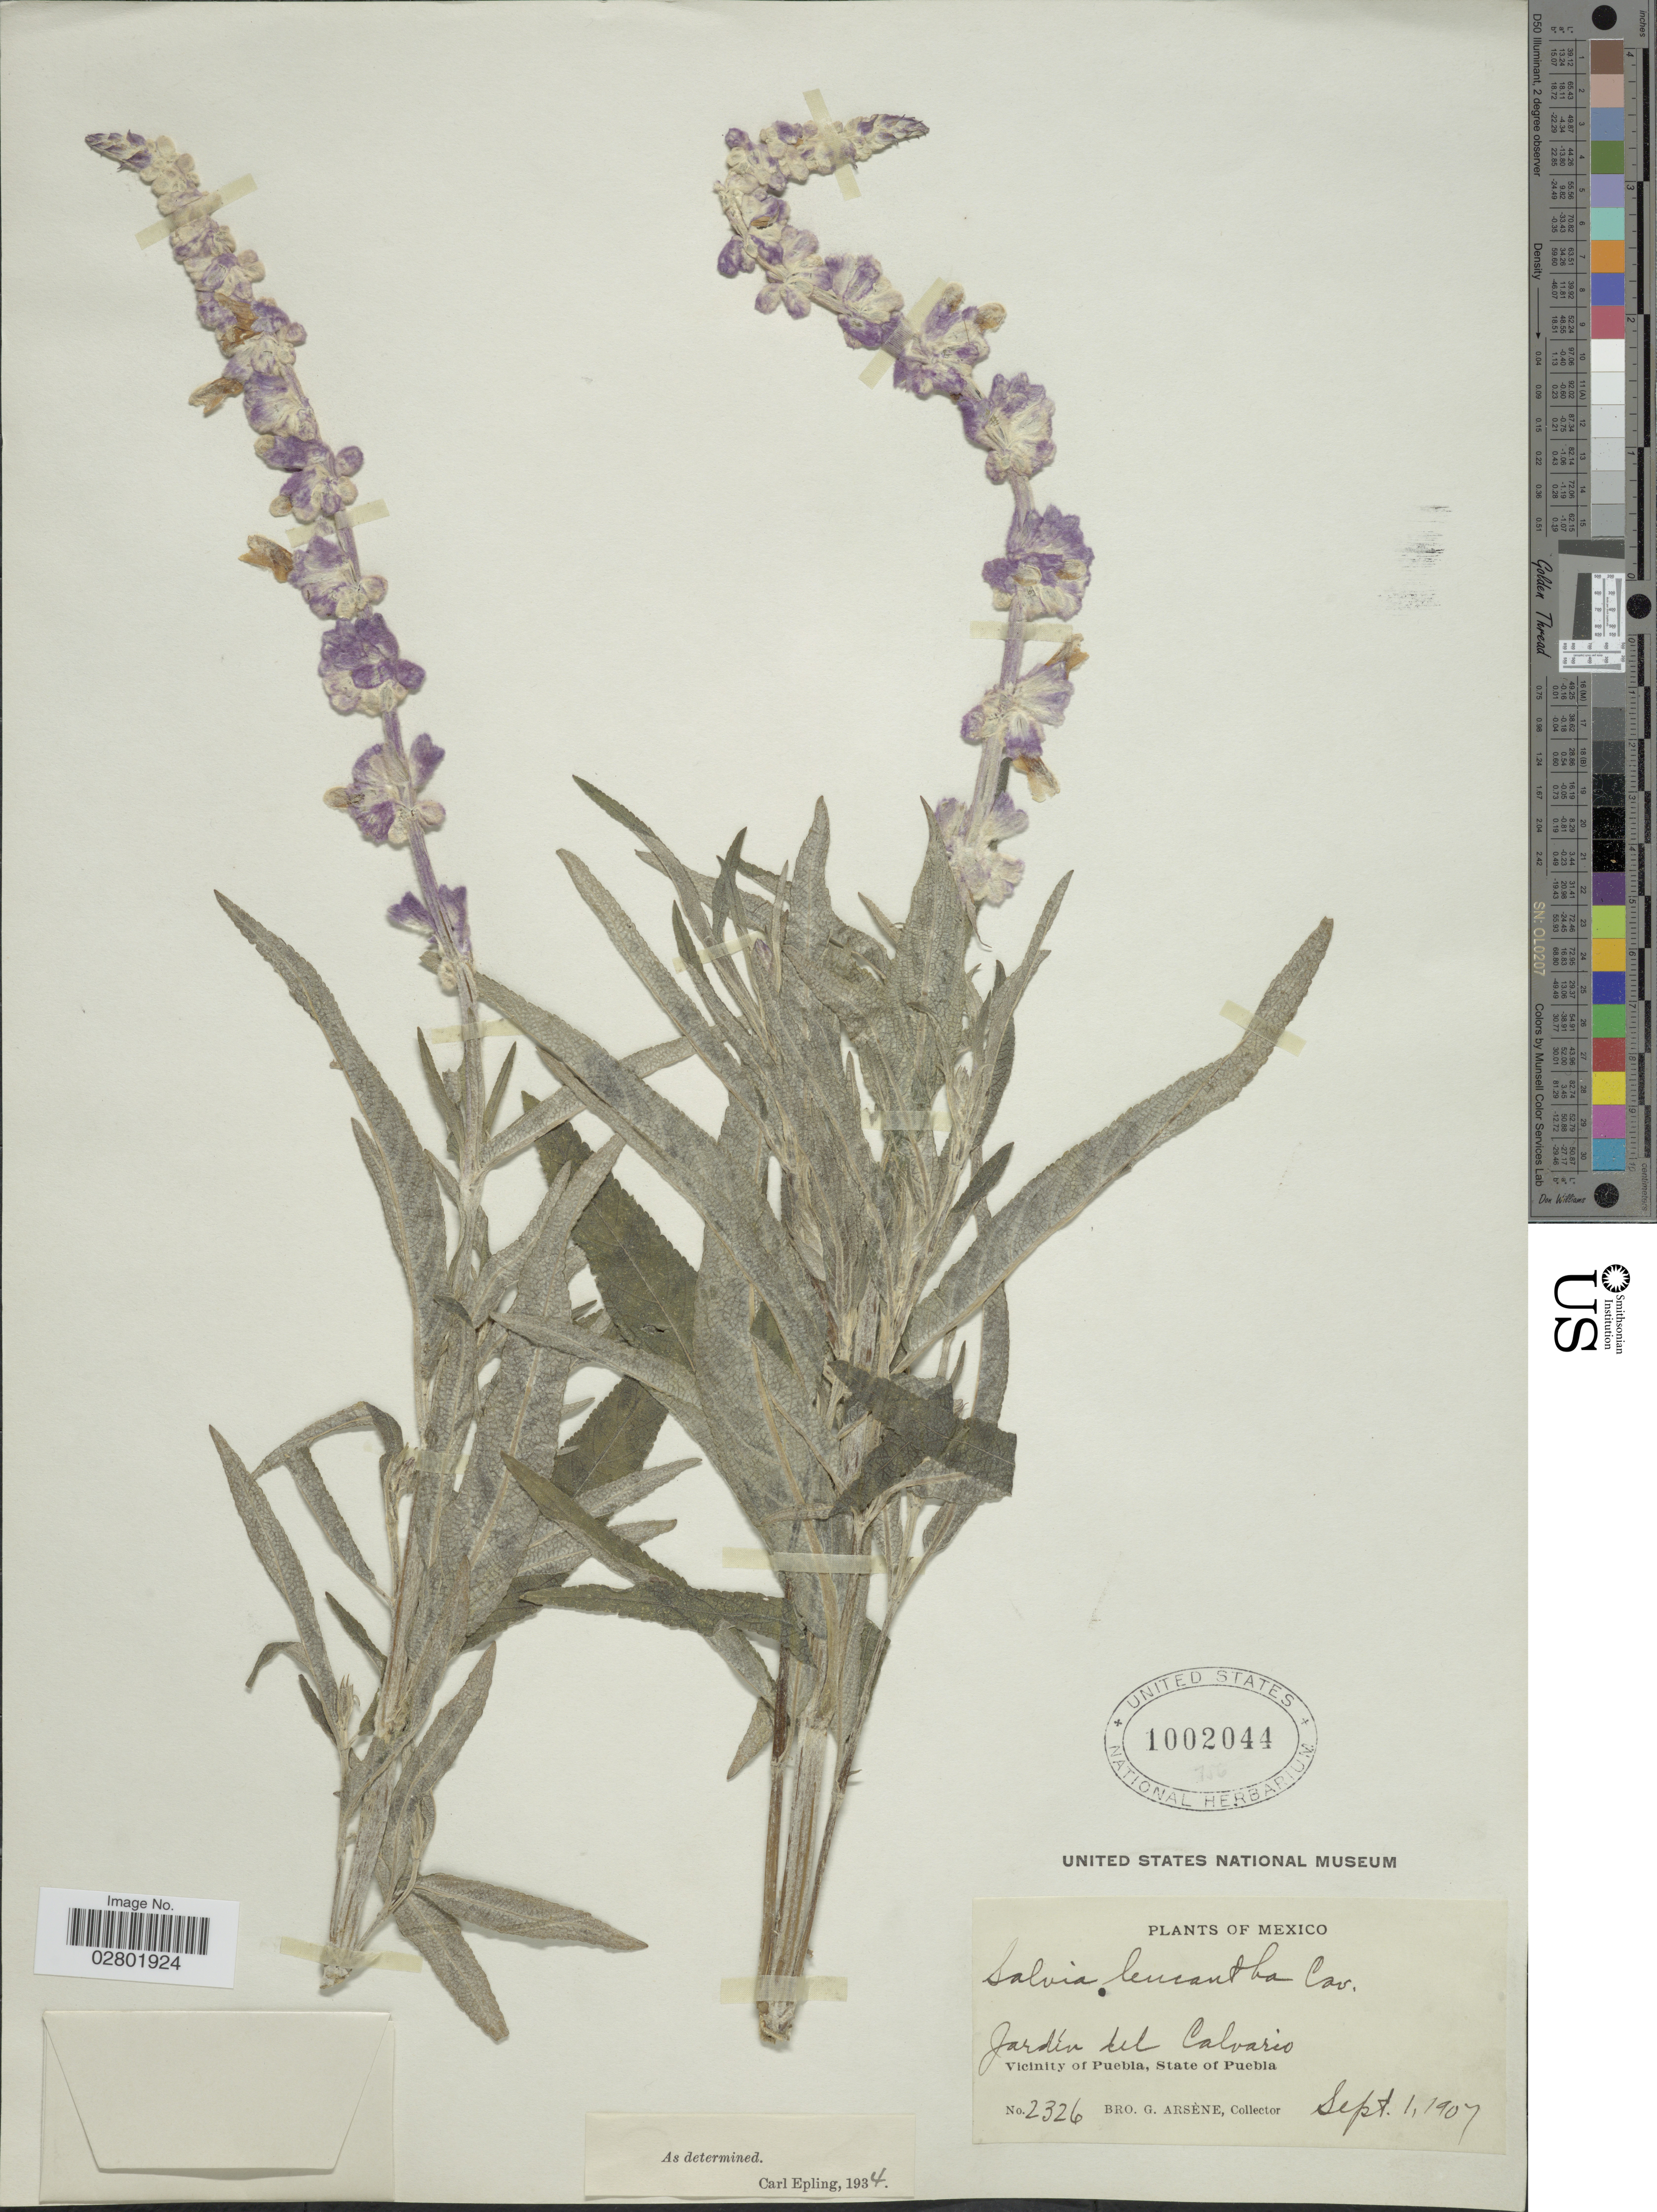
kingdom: Plantae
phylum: Tracheophyta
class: Magnoliopsida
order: Lamiales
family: Lamiaceae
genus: Salvia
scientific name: Salvia leucantha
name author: Cav.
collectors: Bro. G. Arsène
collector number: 2326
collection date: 1907-09-01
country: Mexico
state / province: Puebla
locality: Jardin del Calvario, Vicinity of Puebla.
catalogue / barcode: US 1002044